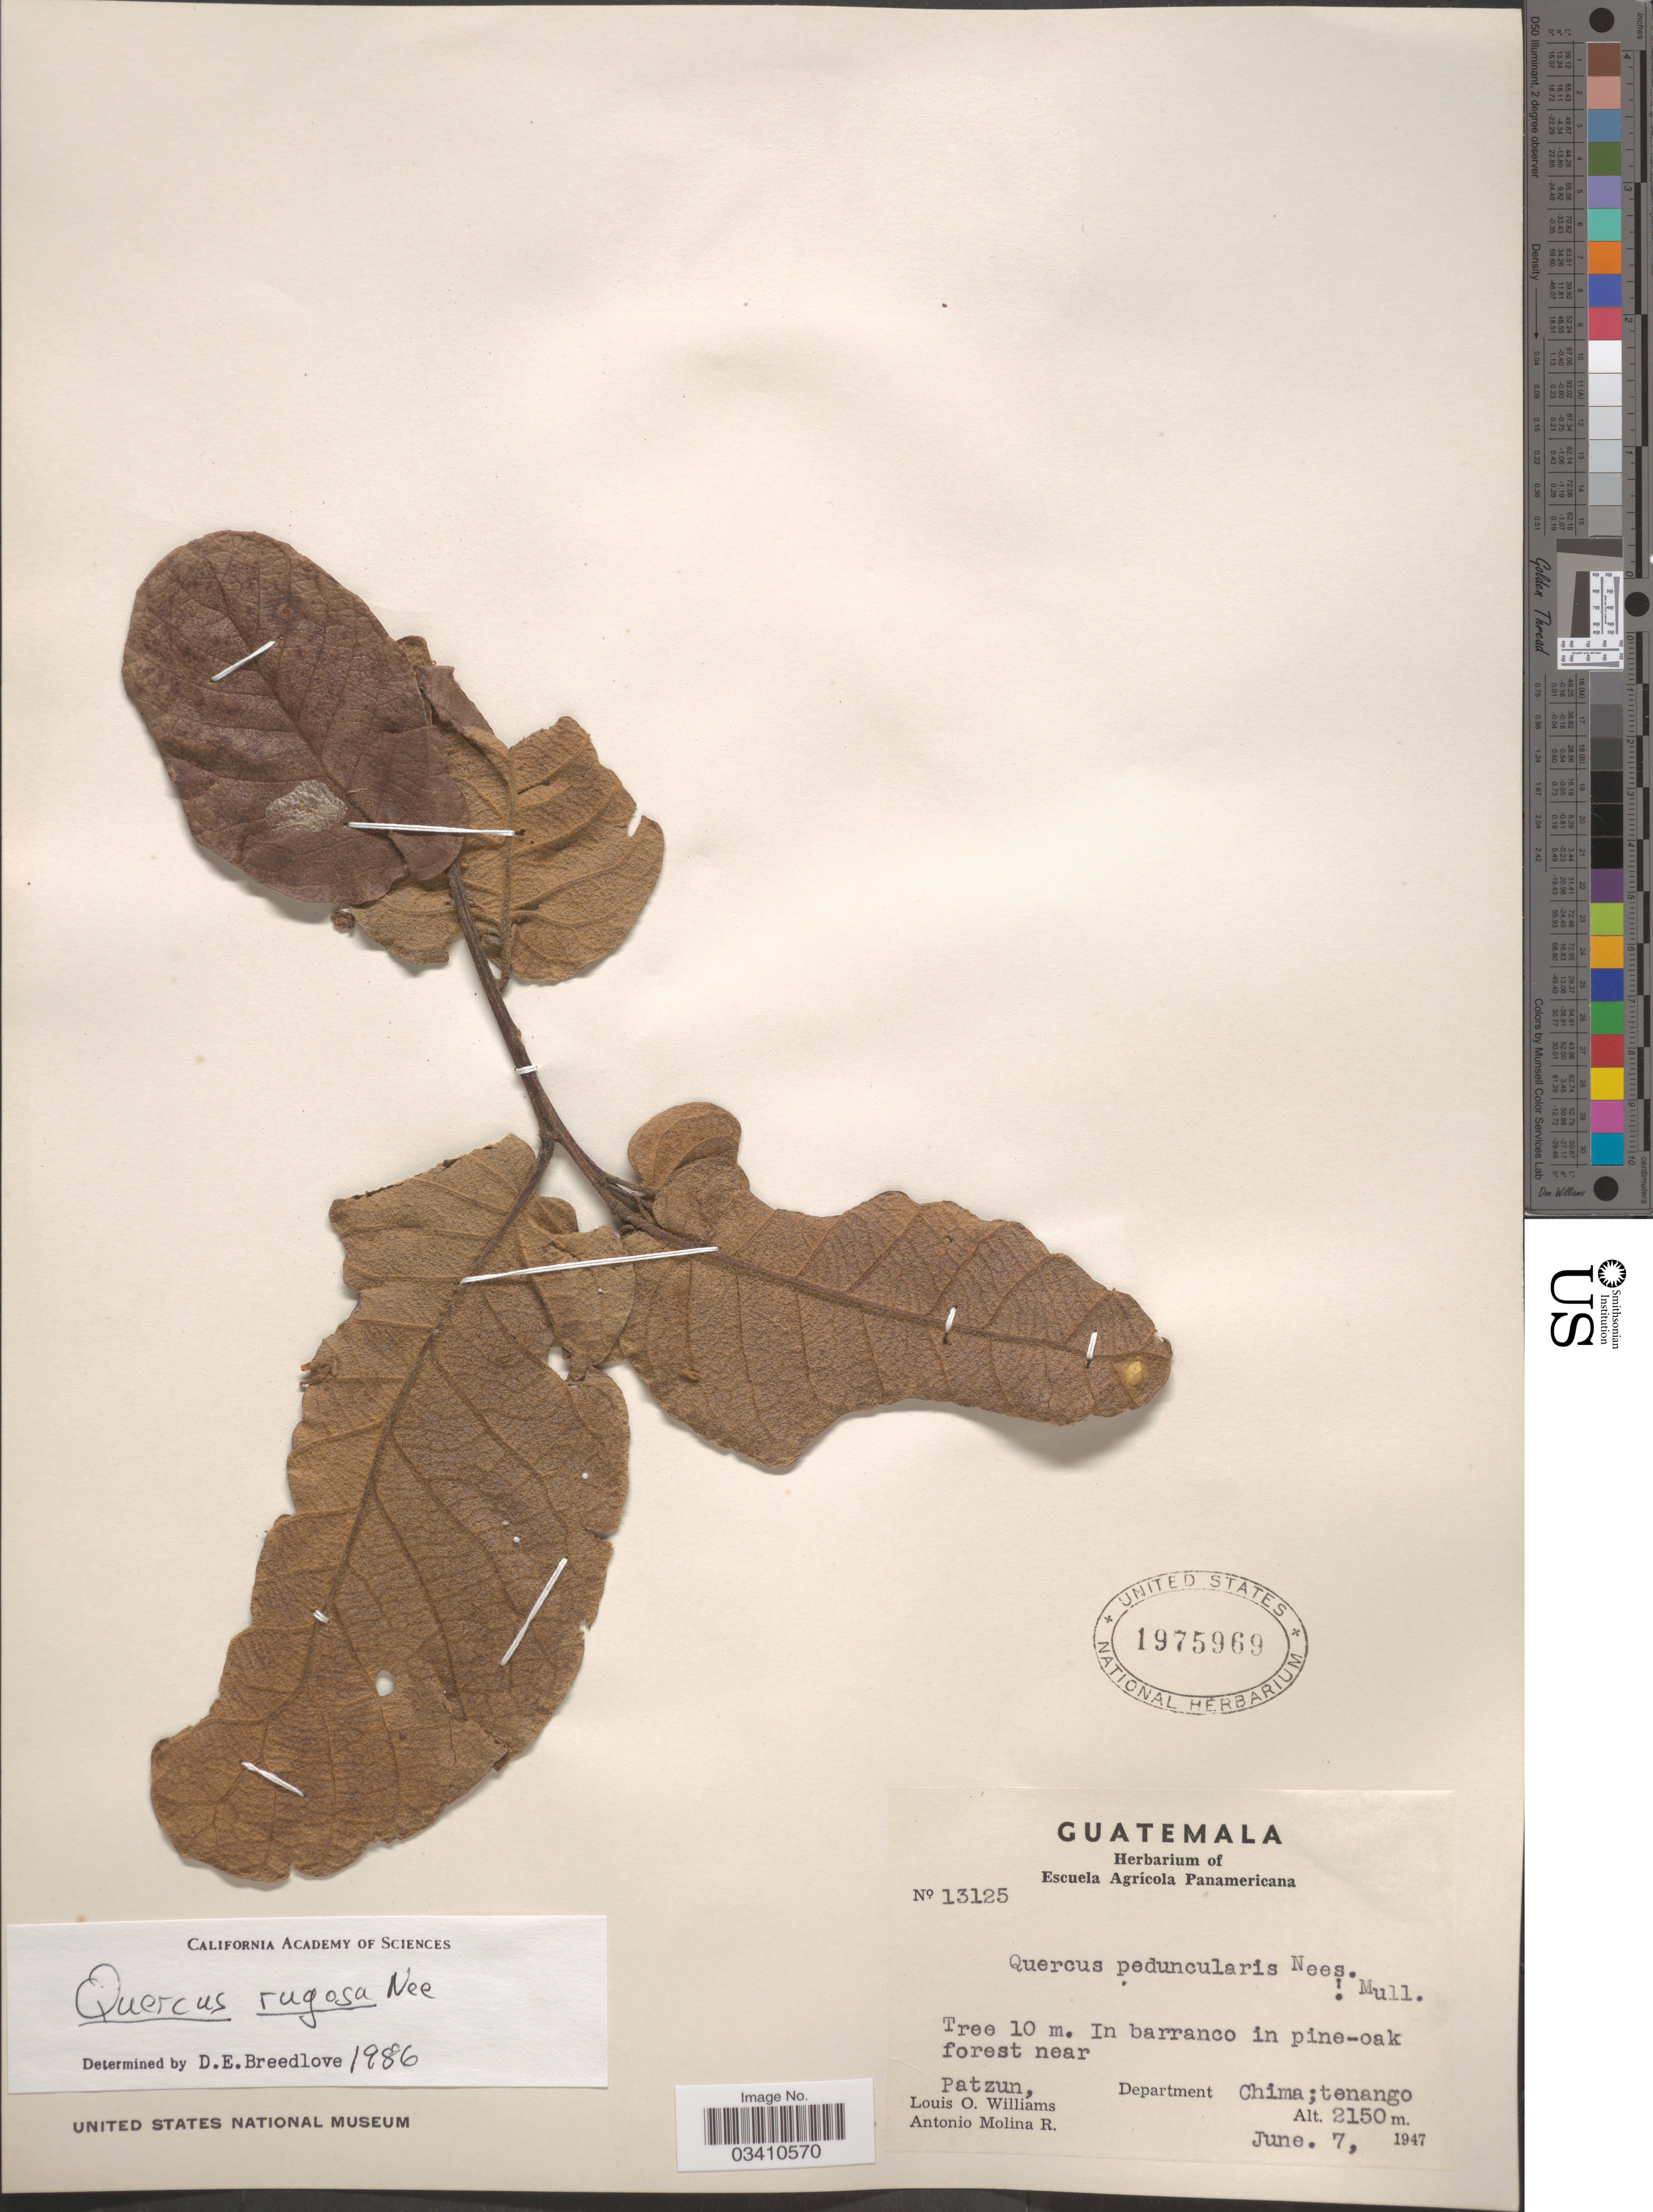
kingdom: Plantae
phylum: Tracheophyta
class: Magnoliopsida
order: Fagales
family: Fagaceae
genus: Quercus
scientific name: Quercus rugosa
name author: Née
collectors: L. O. Williams & A. Molina R.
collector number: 13125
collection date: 1947-06-07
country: Guatemala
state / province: Chimaltenango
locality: Near Patzun, Department Chima;tenango.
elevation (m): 2150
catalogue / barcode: US 1975969